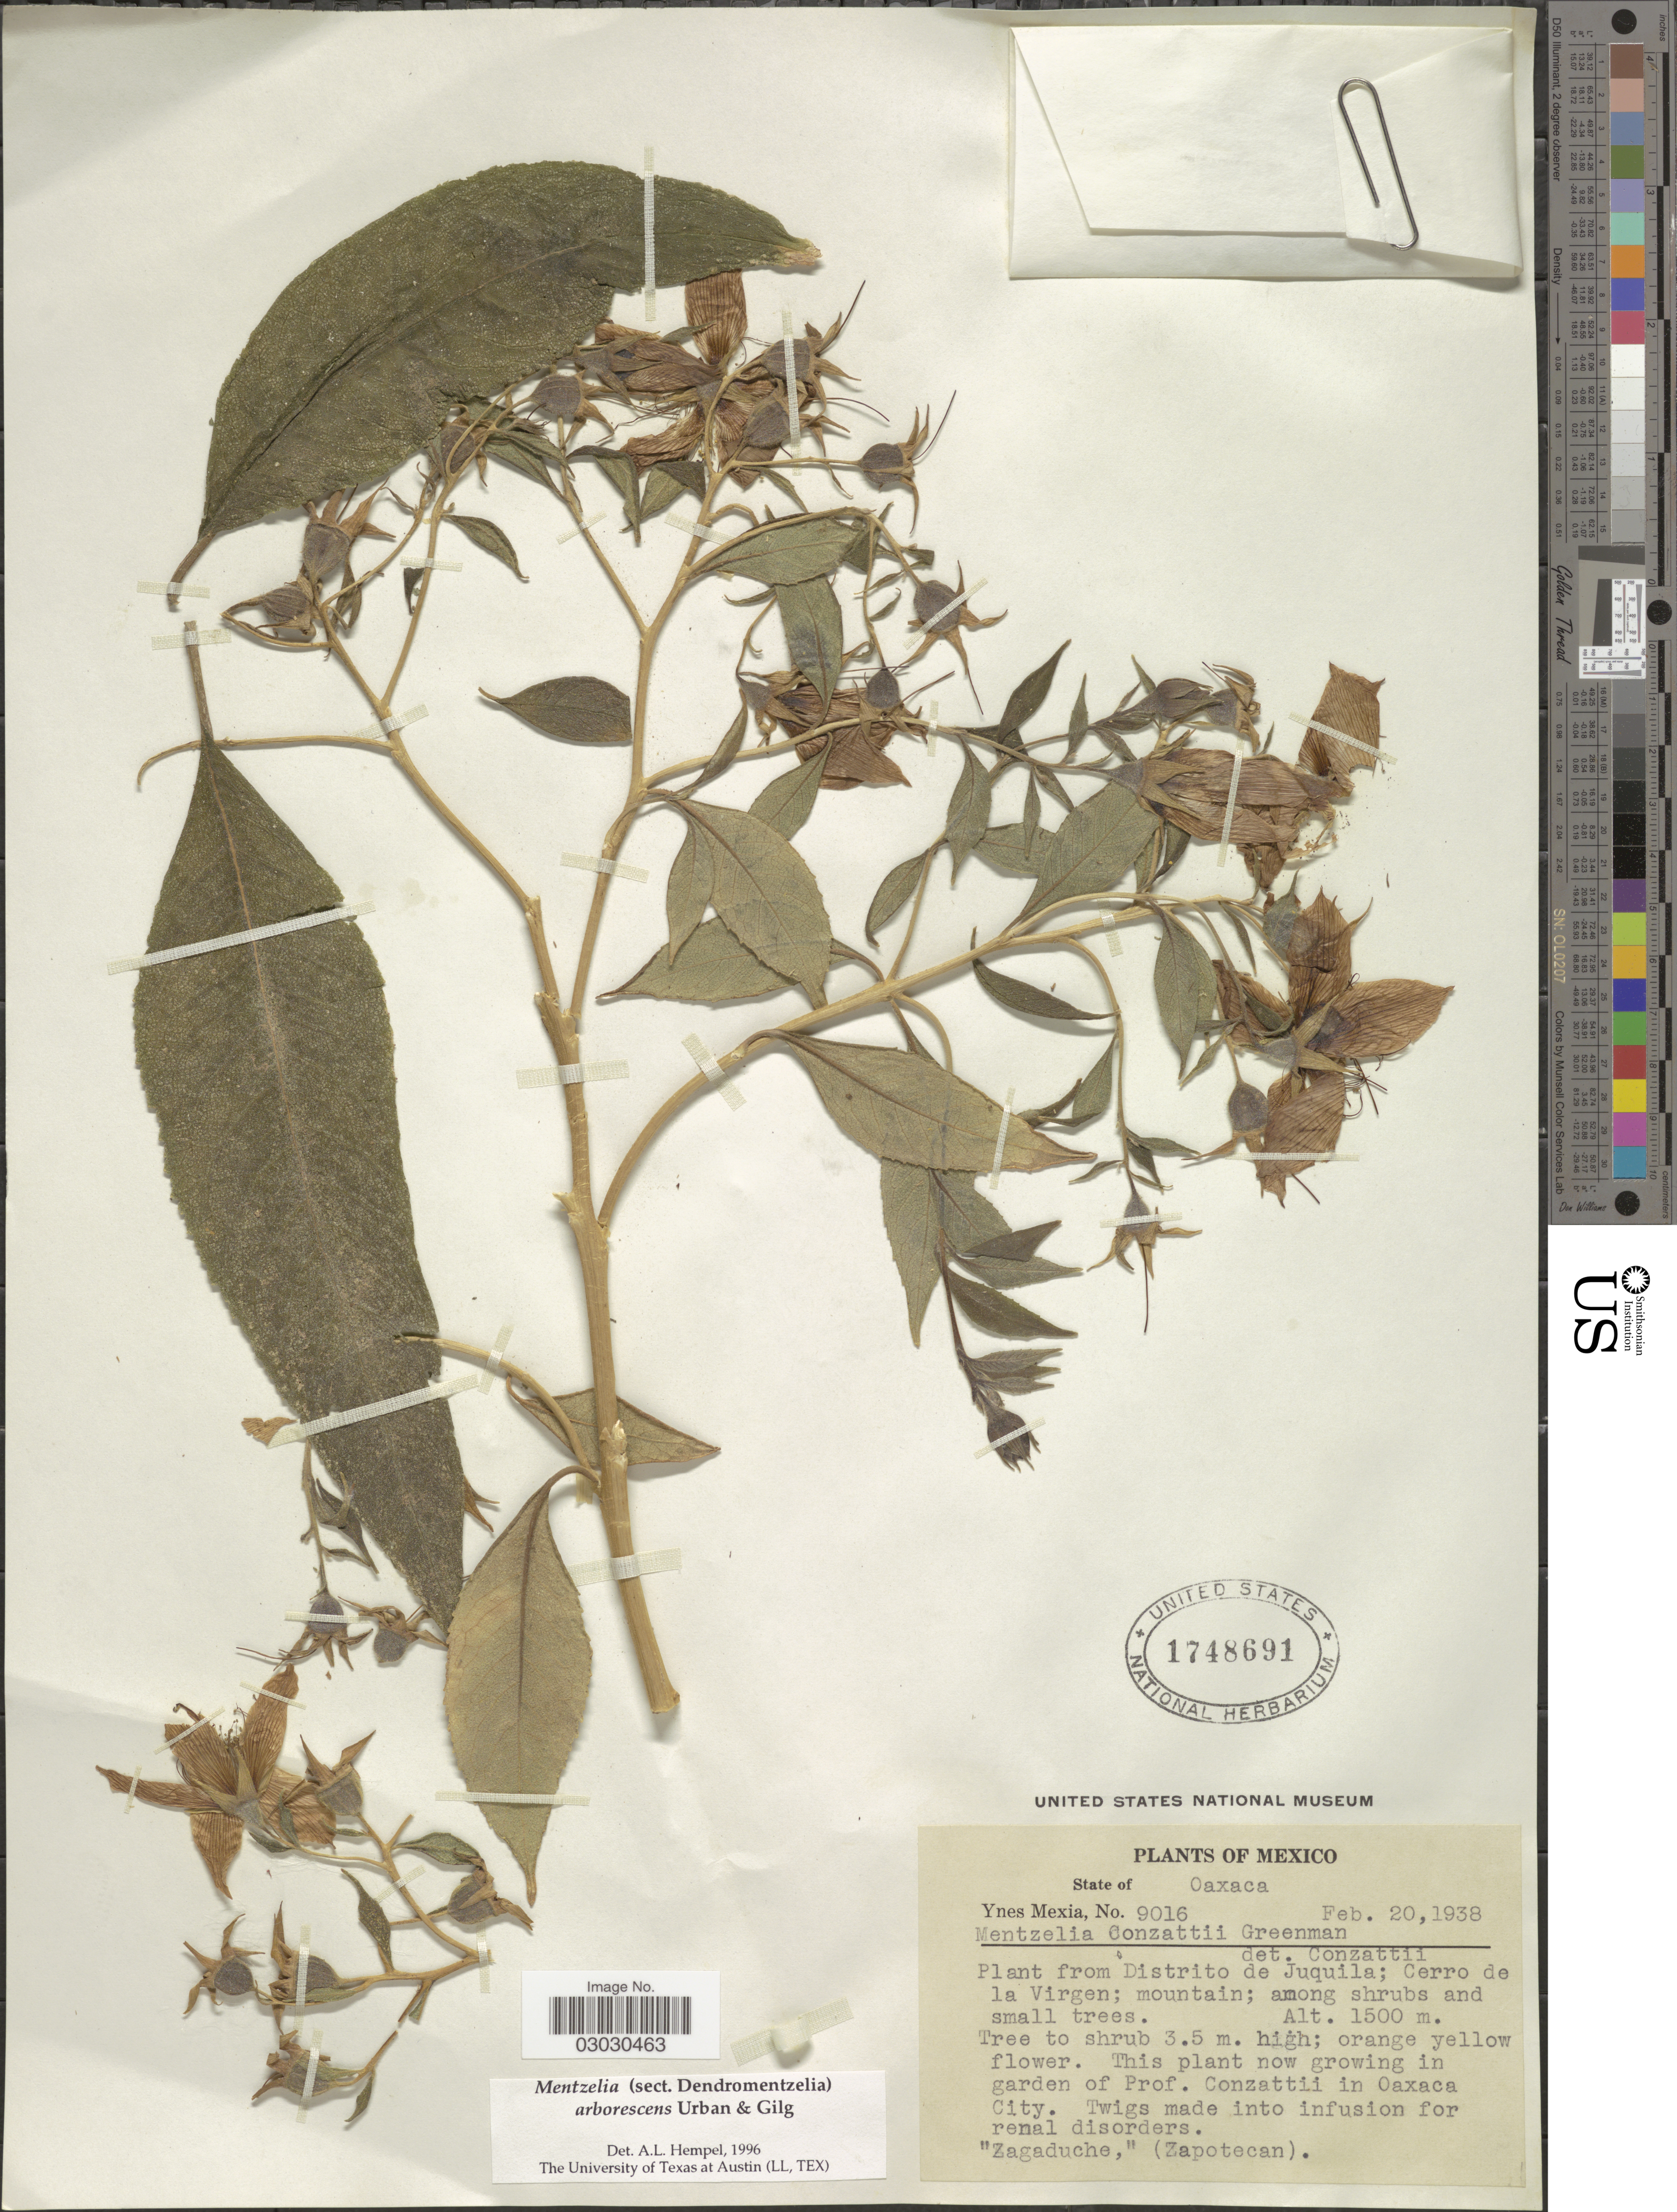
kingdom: Plantae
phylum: Tracheophyta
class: Magnoliopsida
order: Cornales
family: Loasaceae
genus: Mentzelia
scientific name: Mentzelia arborescens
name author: Urb. & Gilg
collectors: Y. Mexia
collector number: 9016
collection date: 1938-02-20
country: Mexico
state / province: Oaxaca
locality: Distrito de Juquila; Cerro de la Virgen; mountain; among shrubs and small trees.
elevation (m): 1500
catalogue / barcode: US 1748691